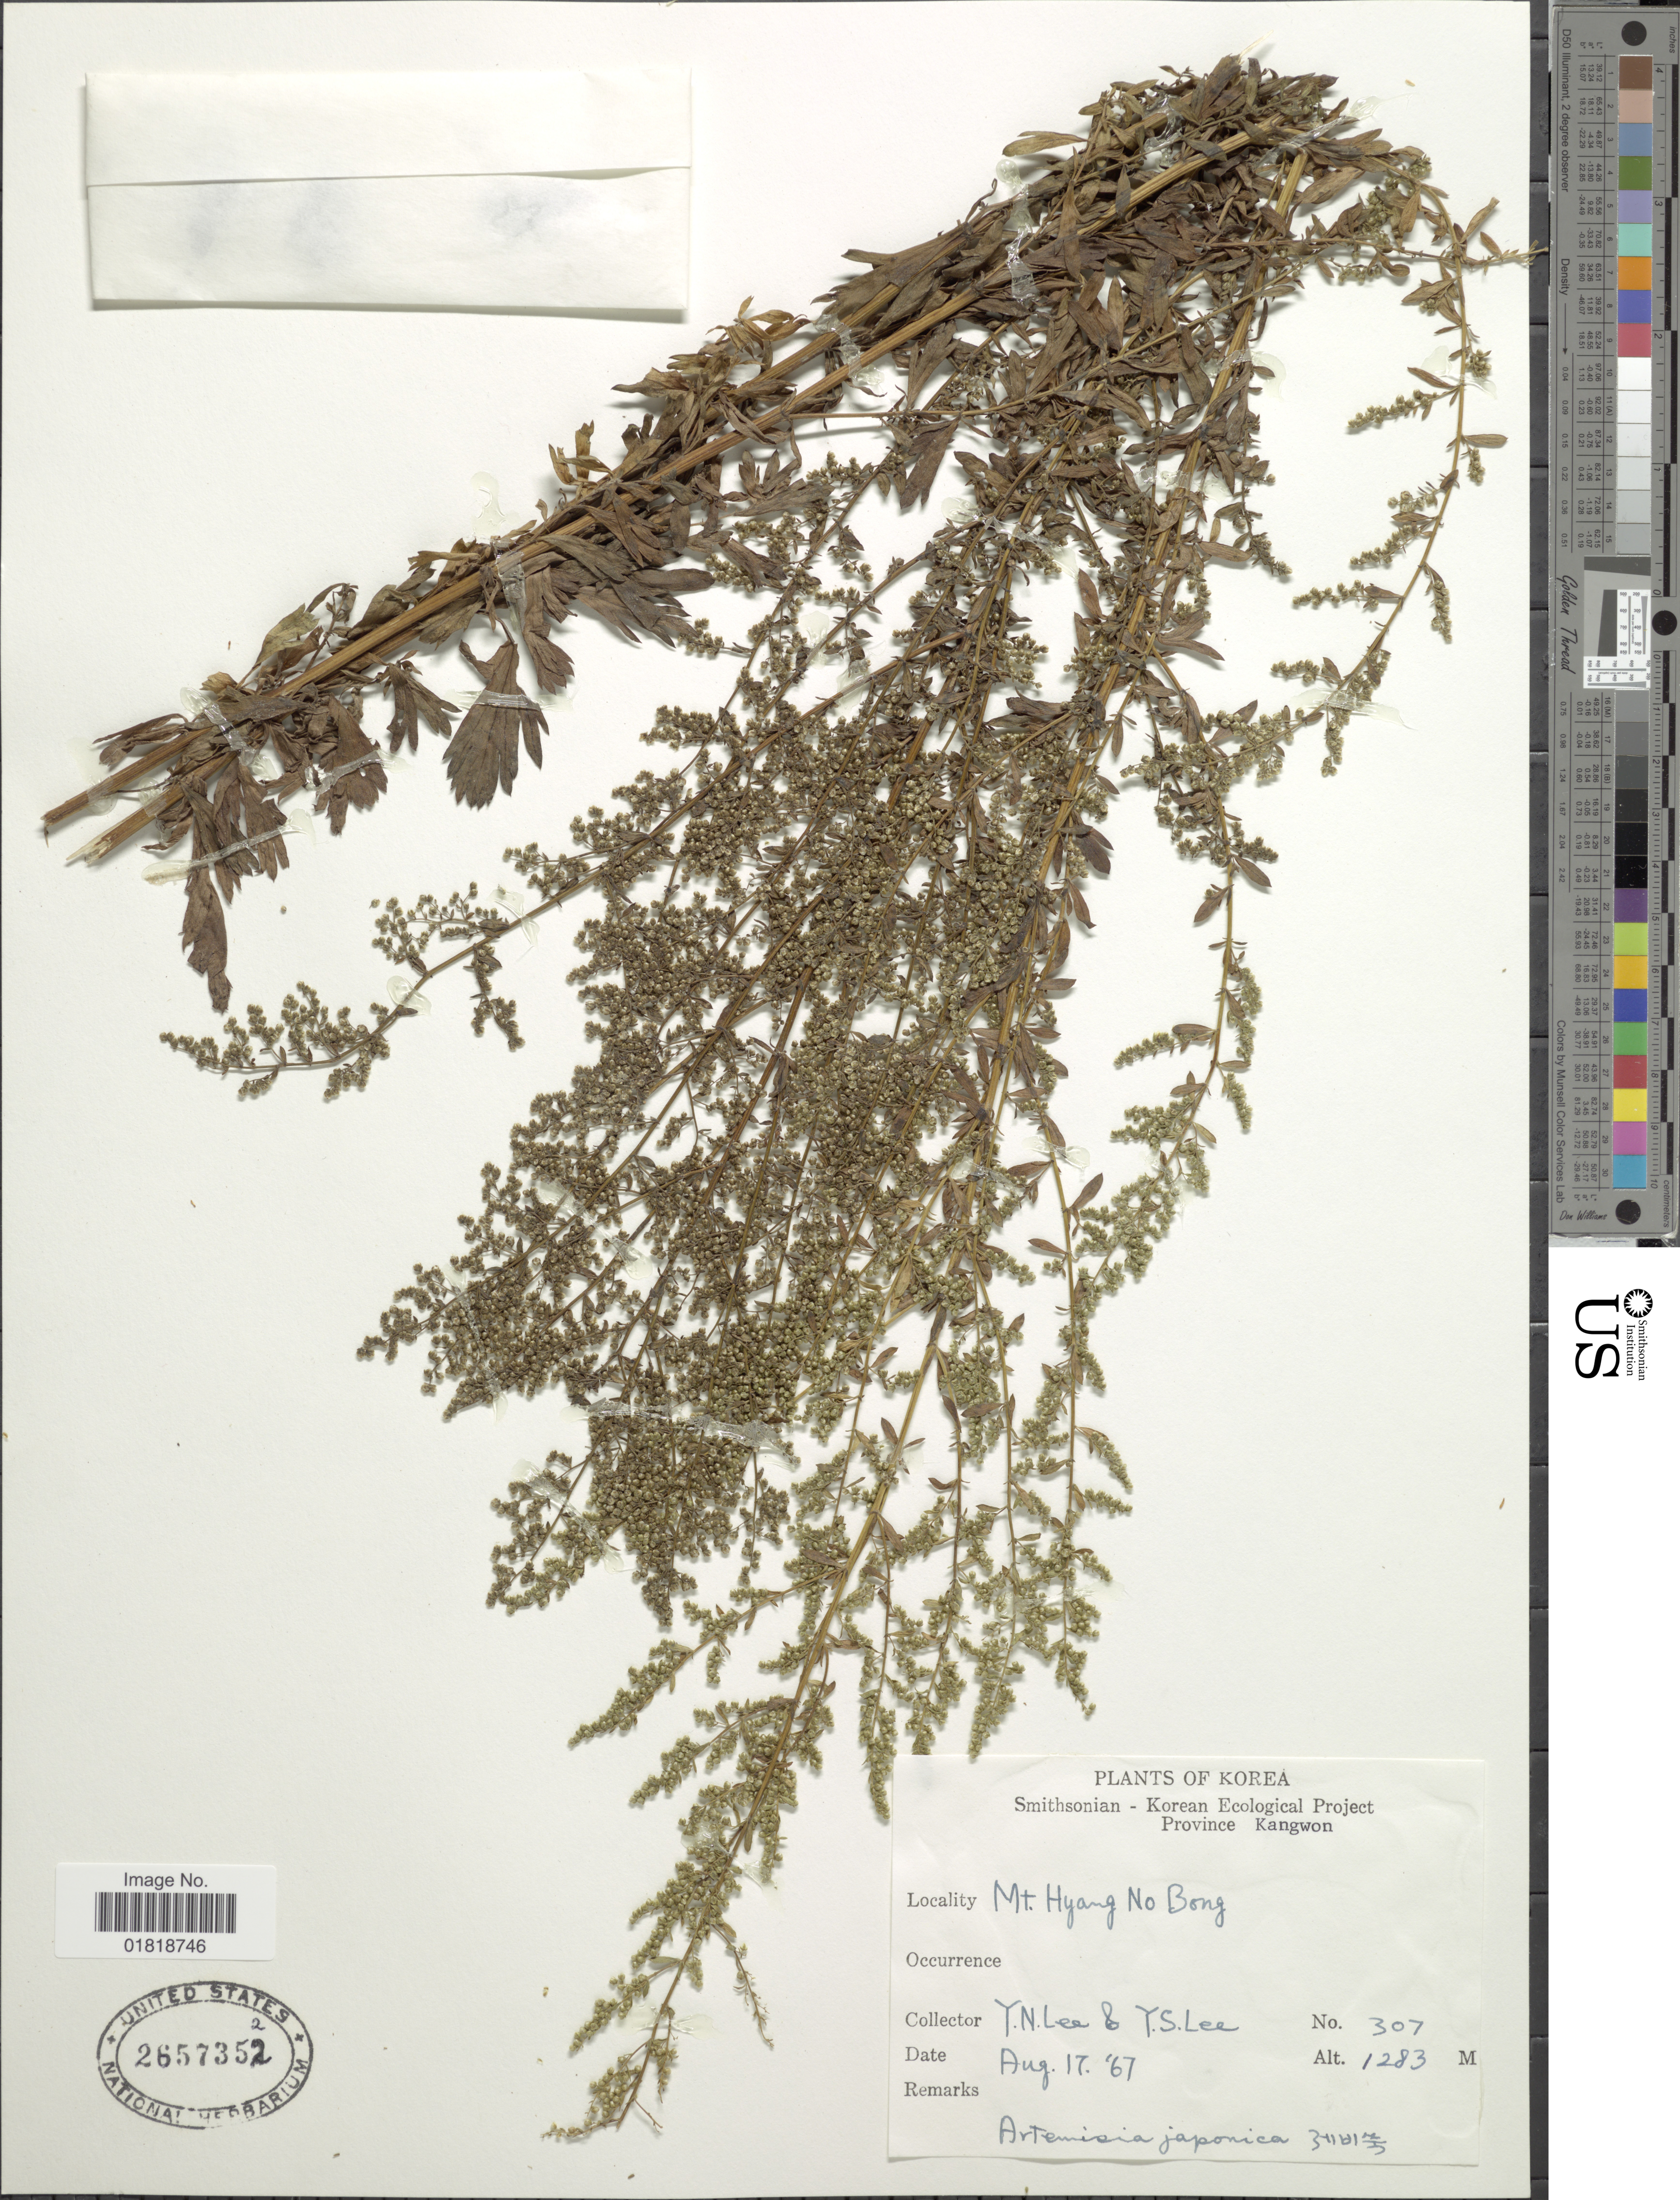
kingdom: Plantae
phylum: Tracheophyta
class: Magnoliopsida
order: Asterales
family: Asteraceae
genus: Artemisia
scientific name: Artemisia japonica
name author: Thunb.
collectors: Y. N. Lee & Y. S. Lee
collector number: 307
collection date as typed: Transcribed d/m/y: 17/8/67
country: North Korea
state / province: Kangwon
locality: Mt. Hyang No Bong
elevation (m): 1283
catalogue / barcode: US 2657352